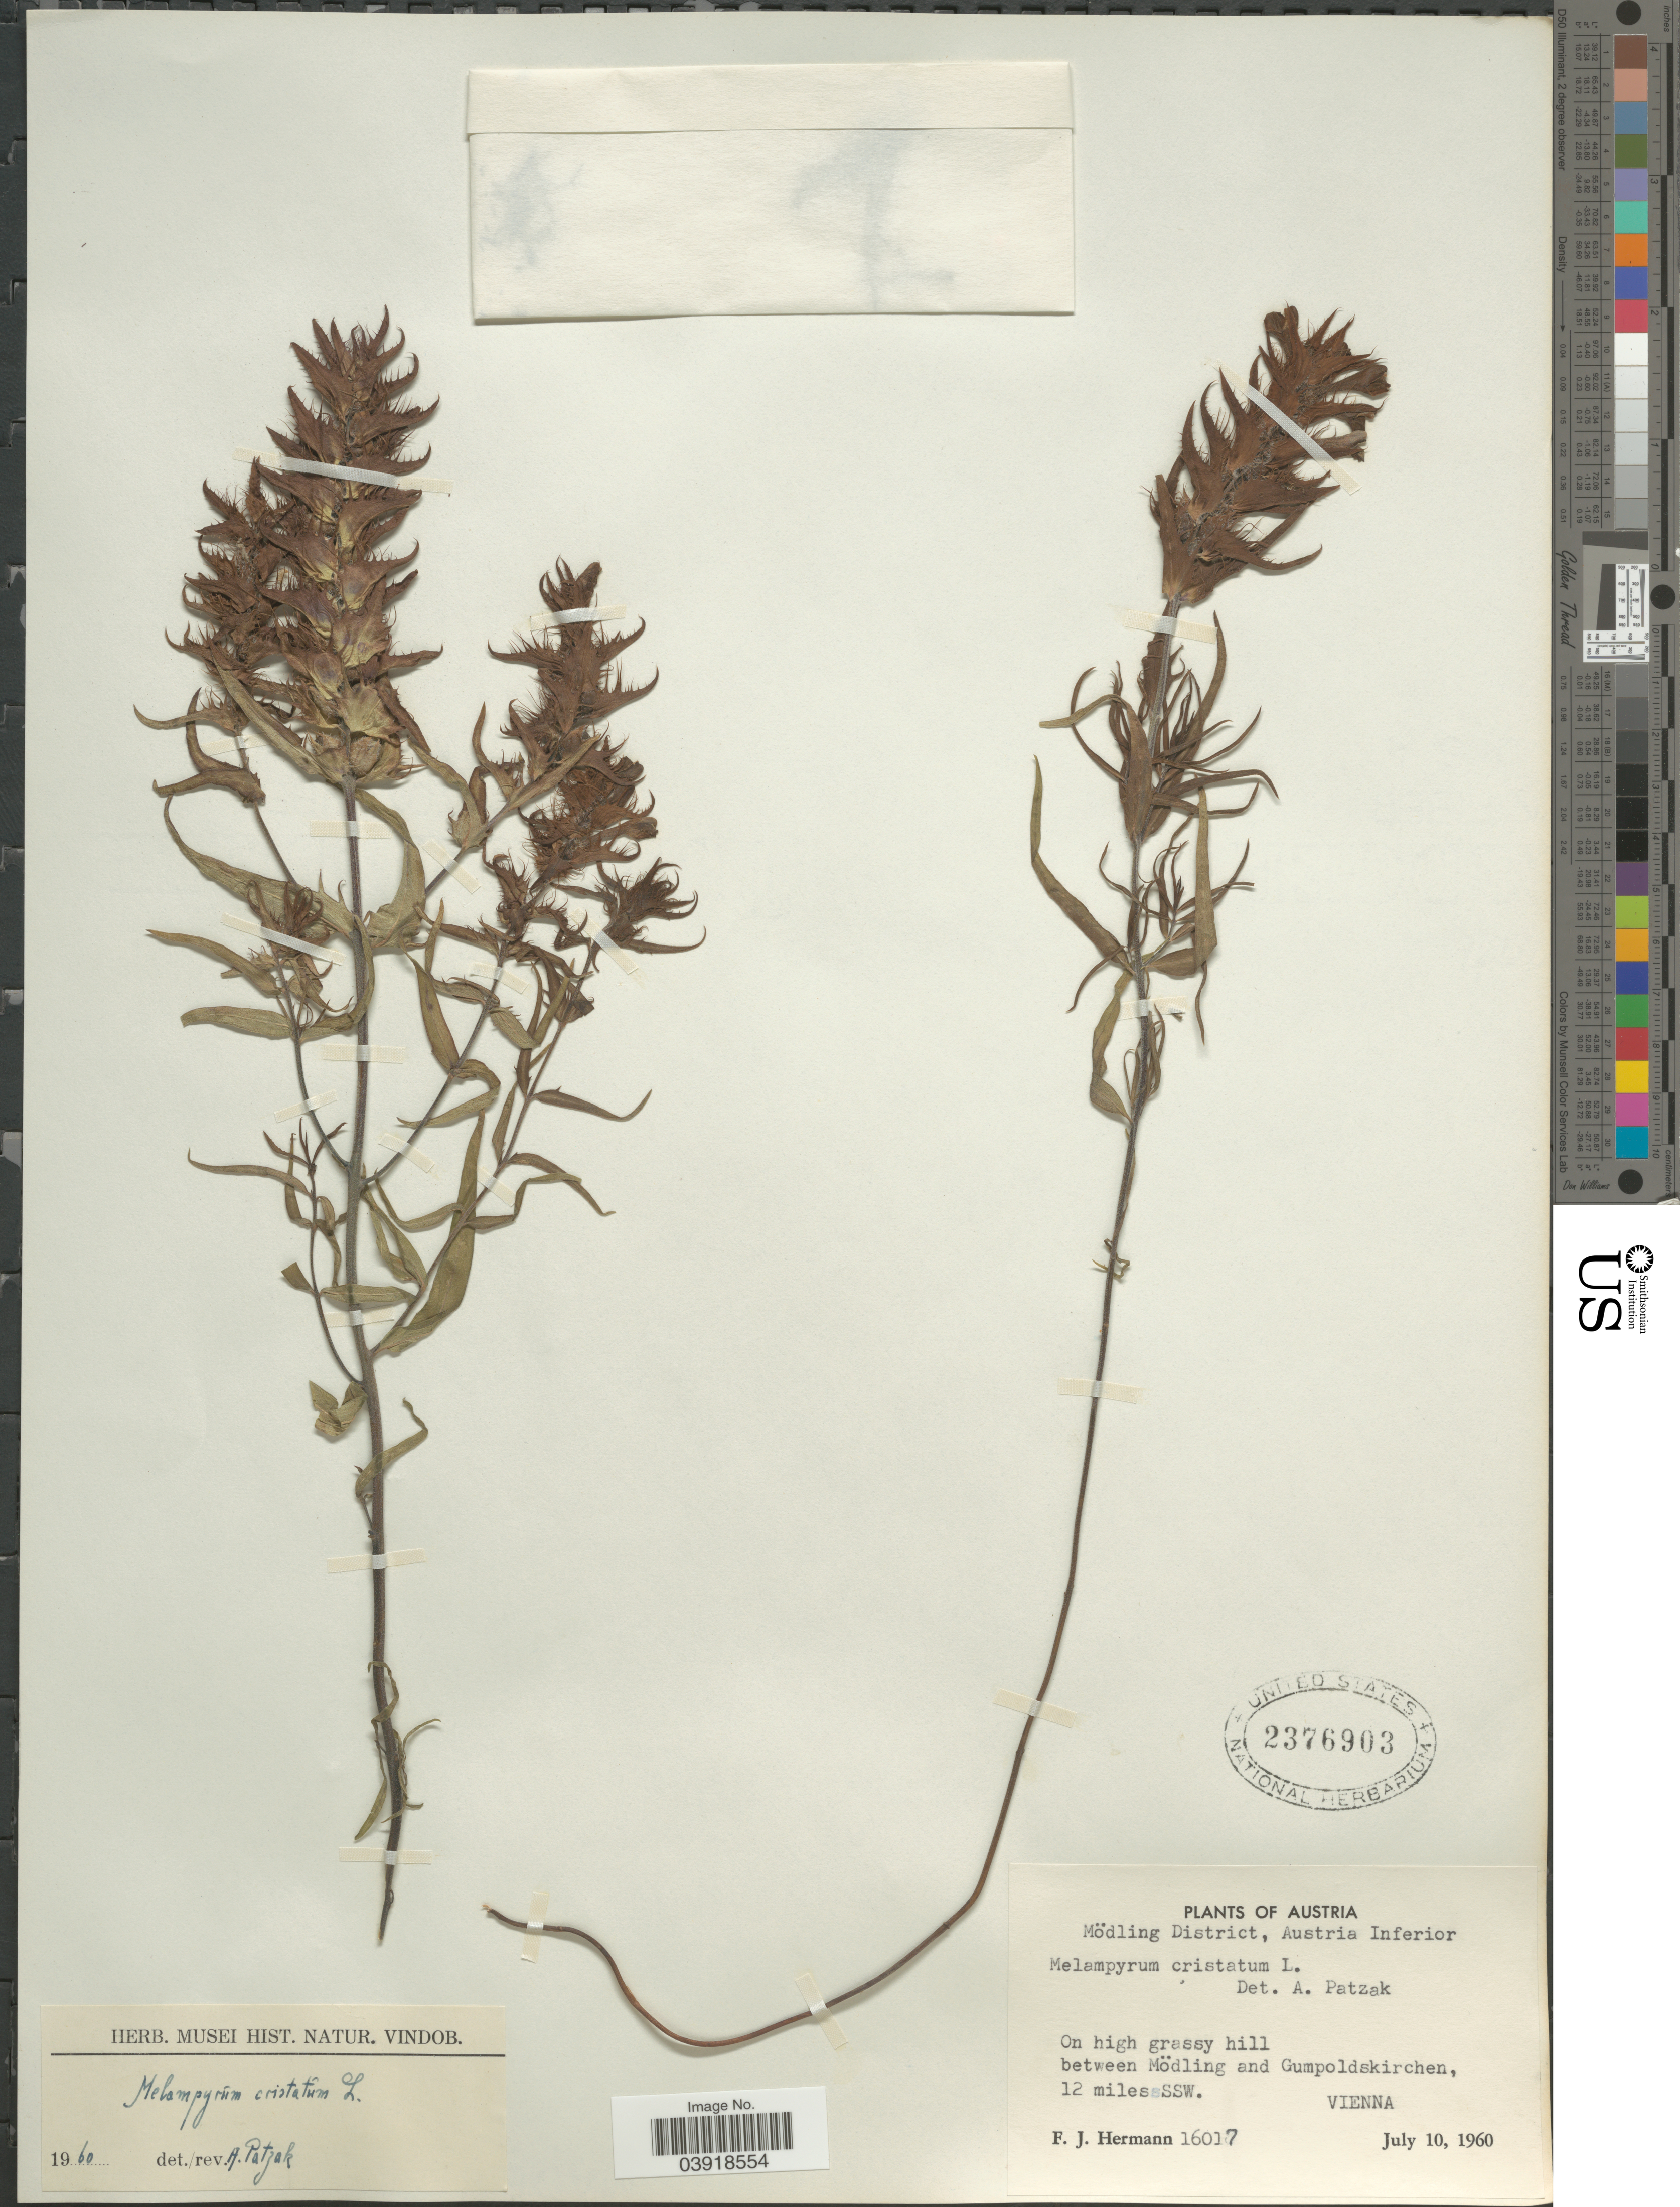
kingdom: Plantae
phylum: Tracheophyta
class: Magnoliopsida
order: Lamiales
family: Orobanchaceae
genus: Melampyrum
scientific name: Melampyrum cristatum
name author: Hablitz ex Steud.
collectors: F. J. Hermann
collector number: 16017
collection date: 1960-07-10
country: Austria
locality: Mödling District, Austria Inferior. On high grassy hill between Mödling and Gumpoldskirchen, 12 miles SSW. Vienna.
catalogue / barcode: US 2376903